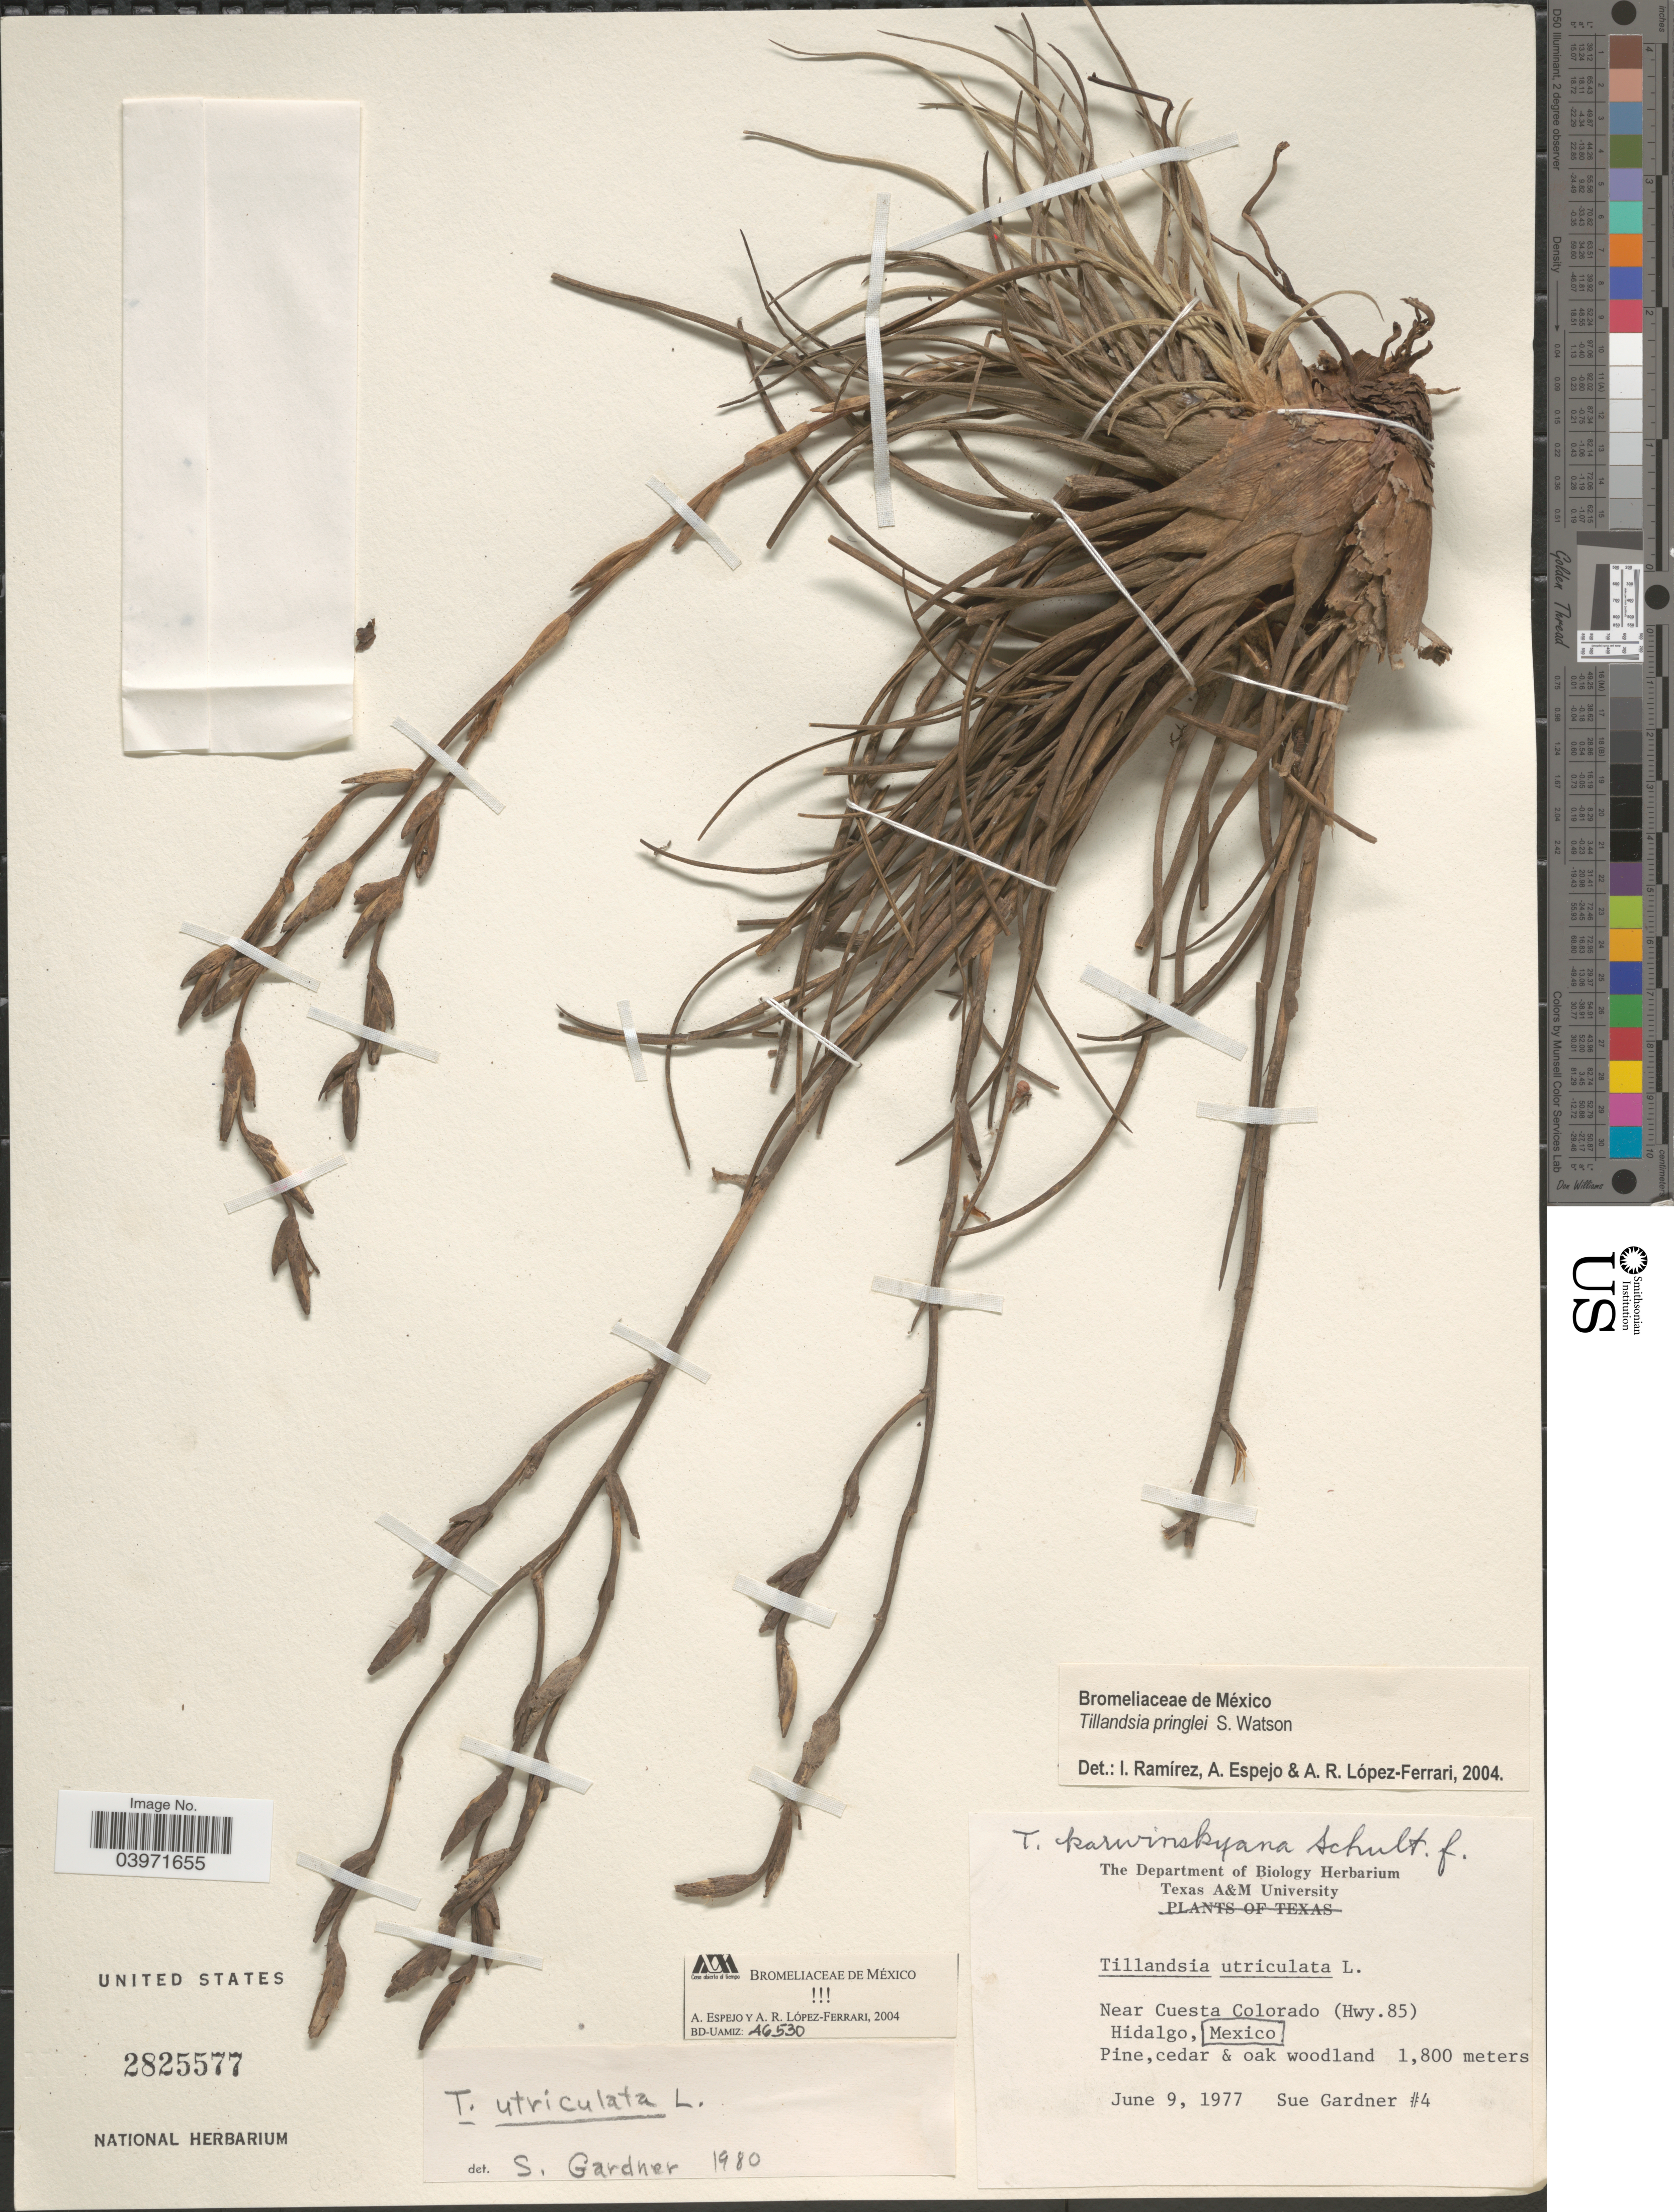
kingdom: Plantae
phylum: Tracheophyta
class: Liliopsida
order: Poales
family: Bromeliaceae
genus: Tillandsia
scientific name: Tillandsia utriculata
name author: L.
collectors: S. Gardner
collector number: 4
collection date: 1977-06-09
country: Mexico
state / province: Hidalgo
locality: Near Cuesta Colorado (Hwy.85).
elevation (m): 1800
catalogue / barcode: US 2825577